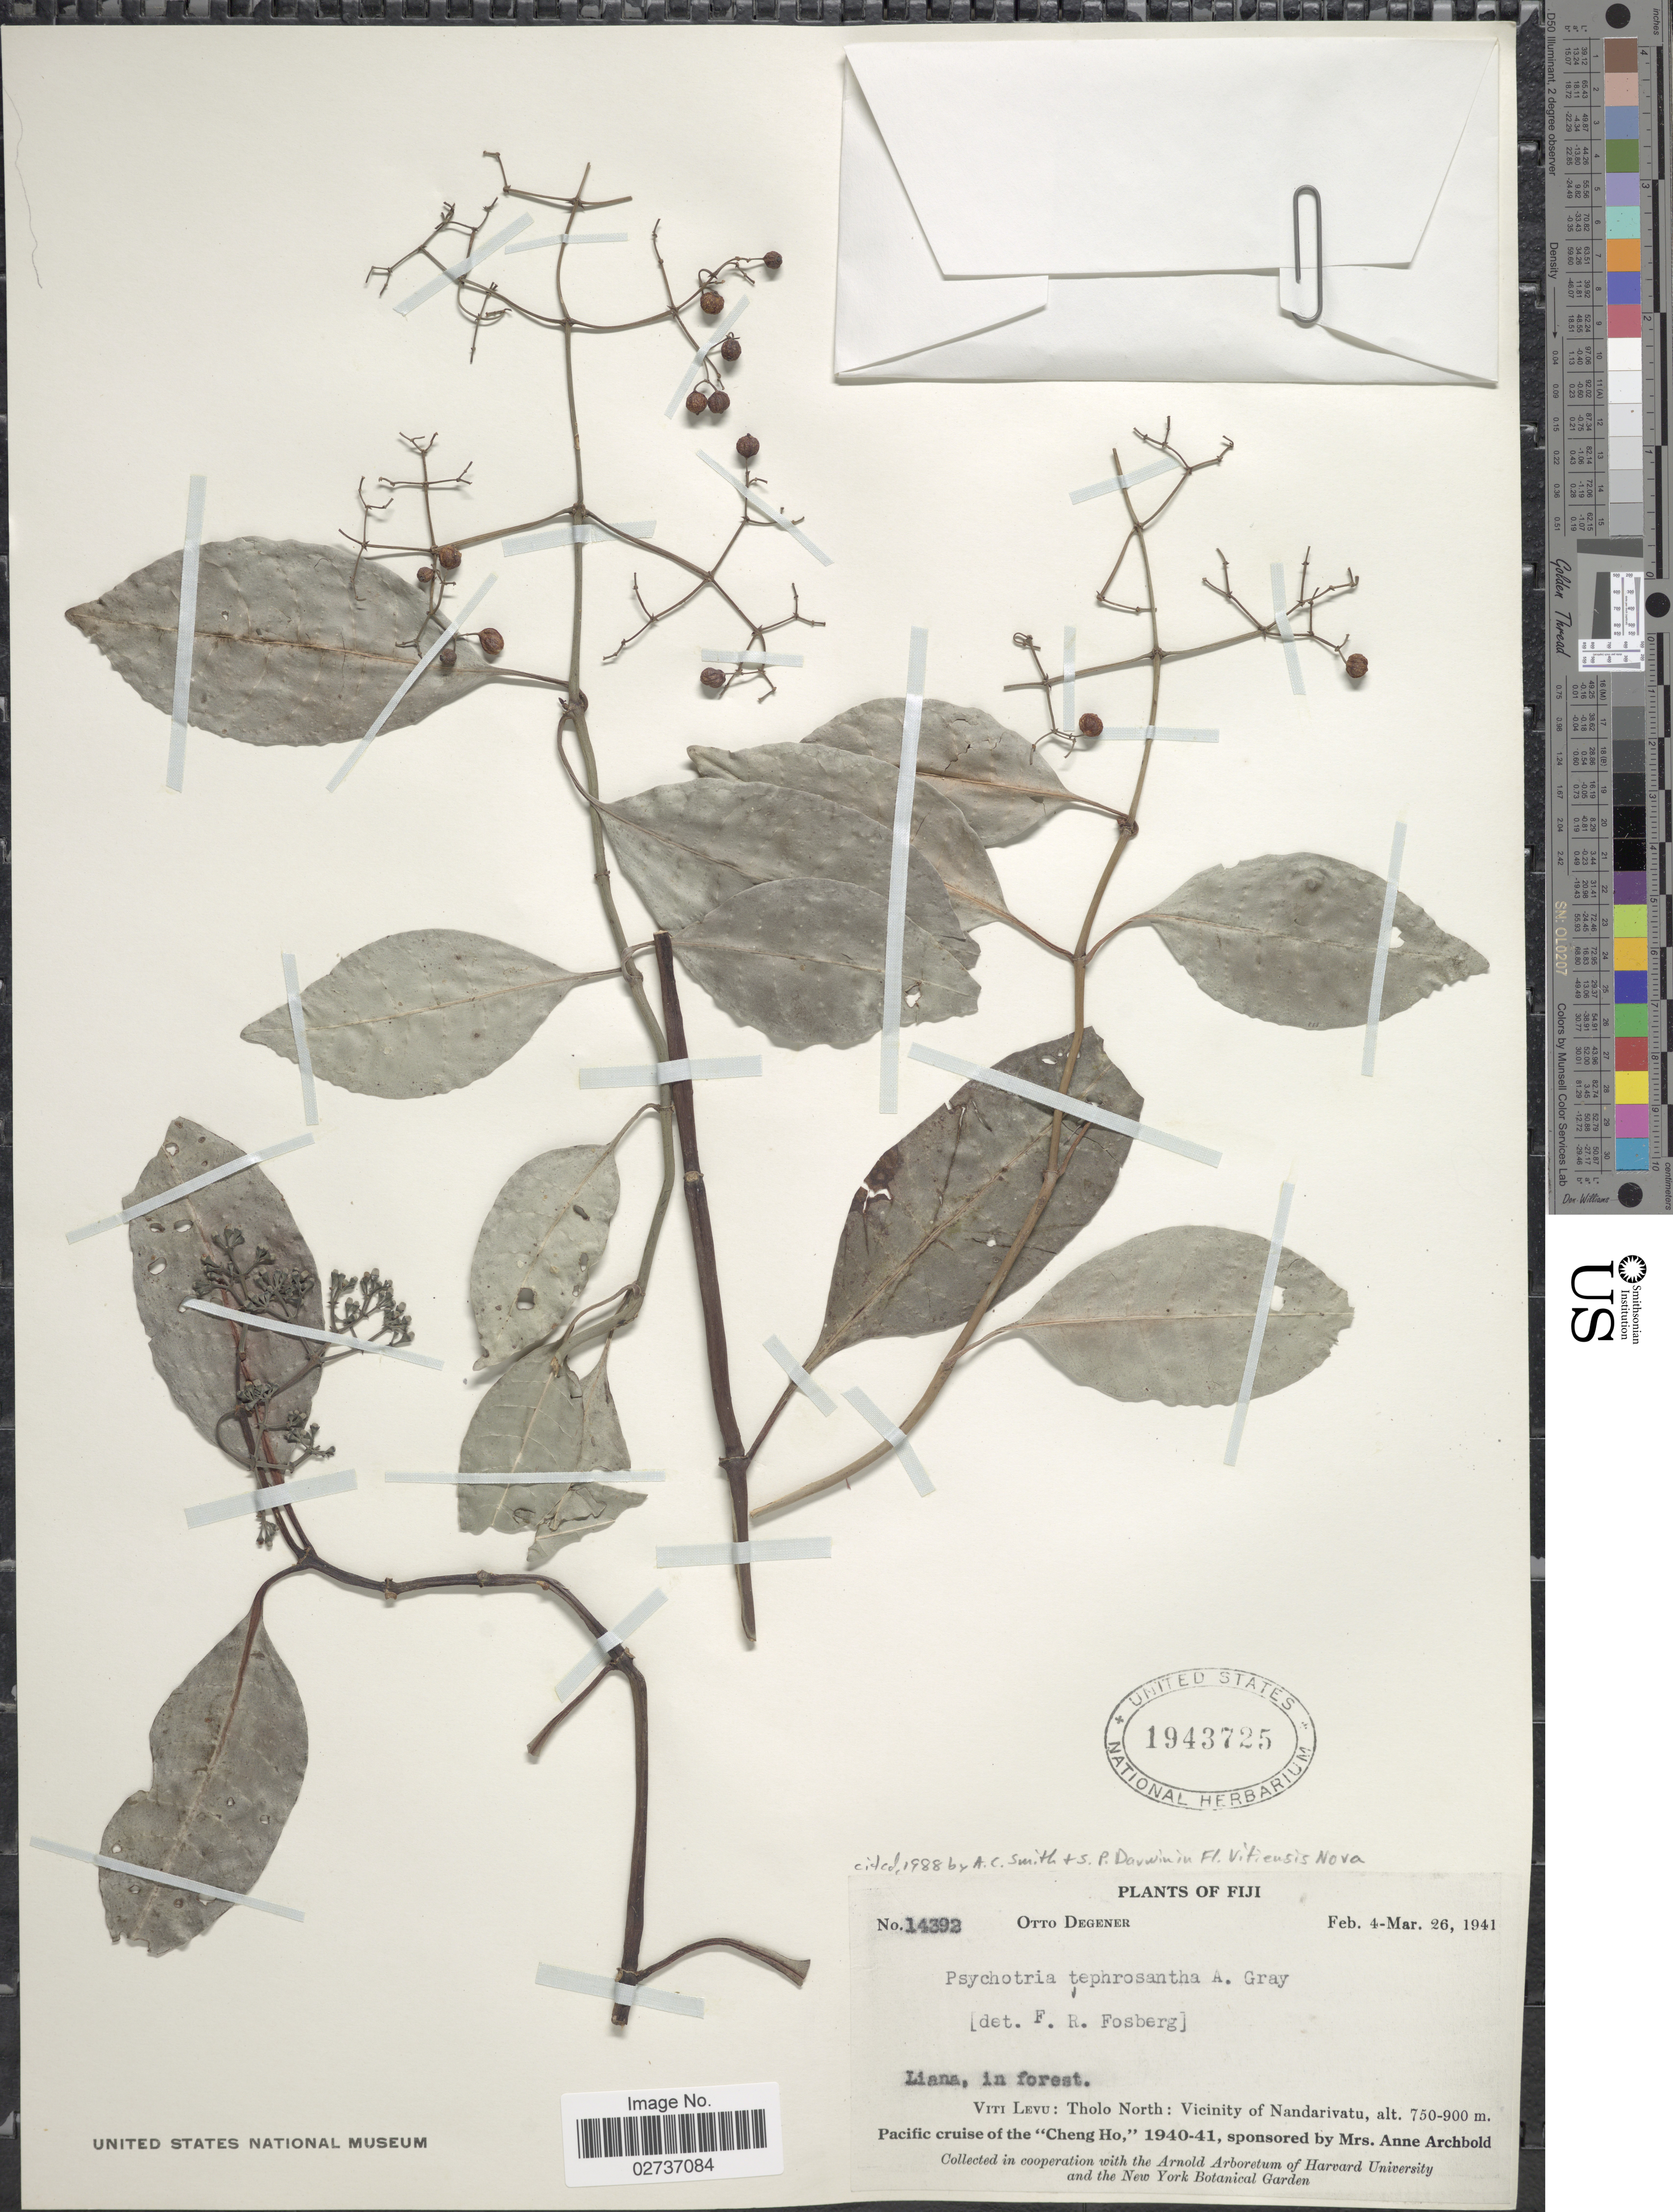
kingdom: Plantae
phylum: Tracheophyta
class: Magnoliopsida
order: Gentianales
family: Rubiaceae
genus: Psychotria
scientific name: Psychotria tephrosantha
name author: A. Gray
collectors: O. Degener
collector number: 14392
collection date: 1941-02-04/1941-03-26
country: Fiji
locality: Viti Levu: Tholo North: Vicinity of Nandarivatu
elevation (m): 750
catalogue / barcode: US 1943725